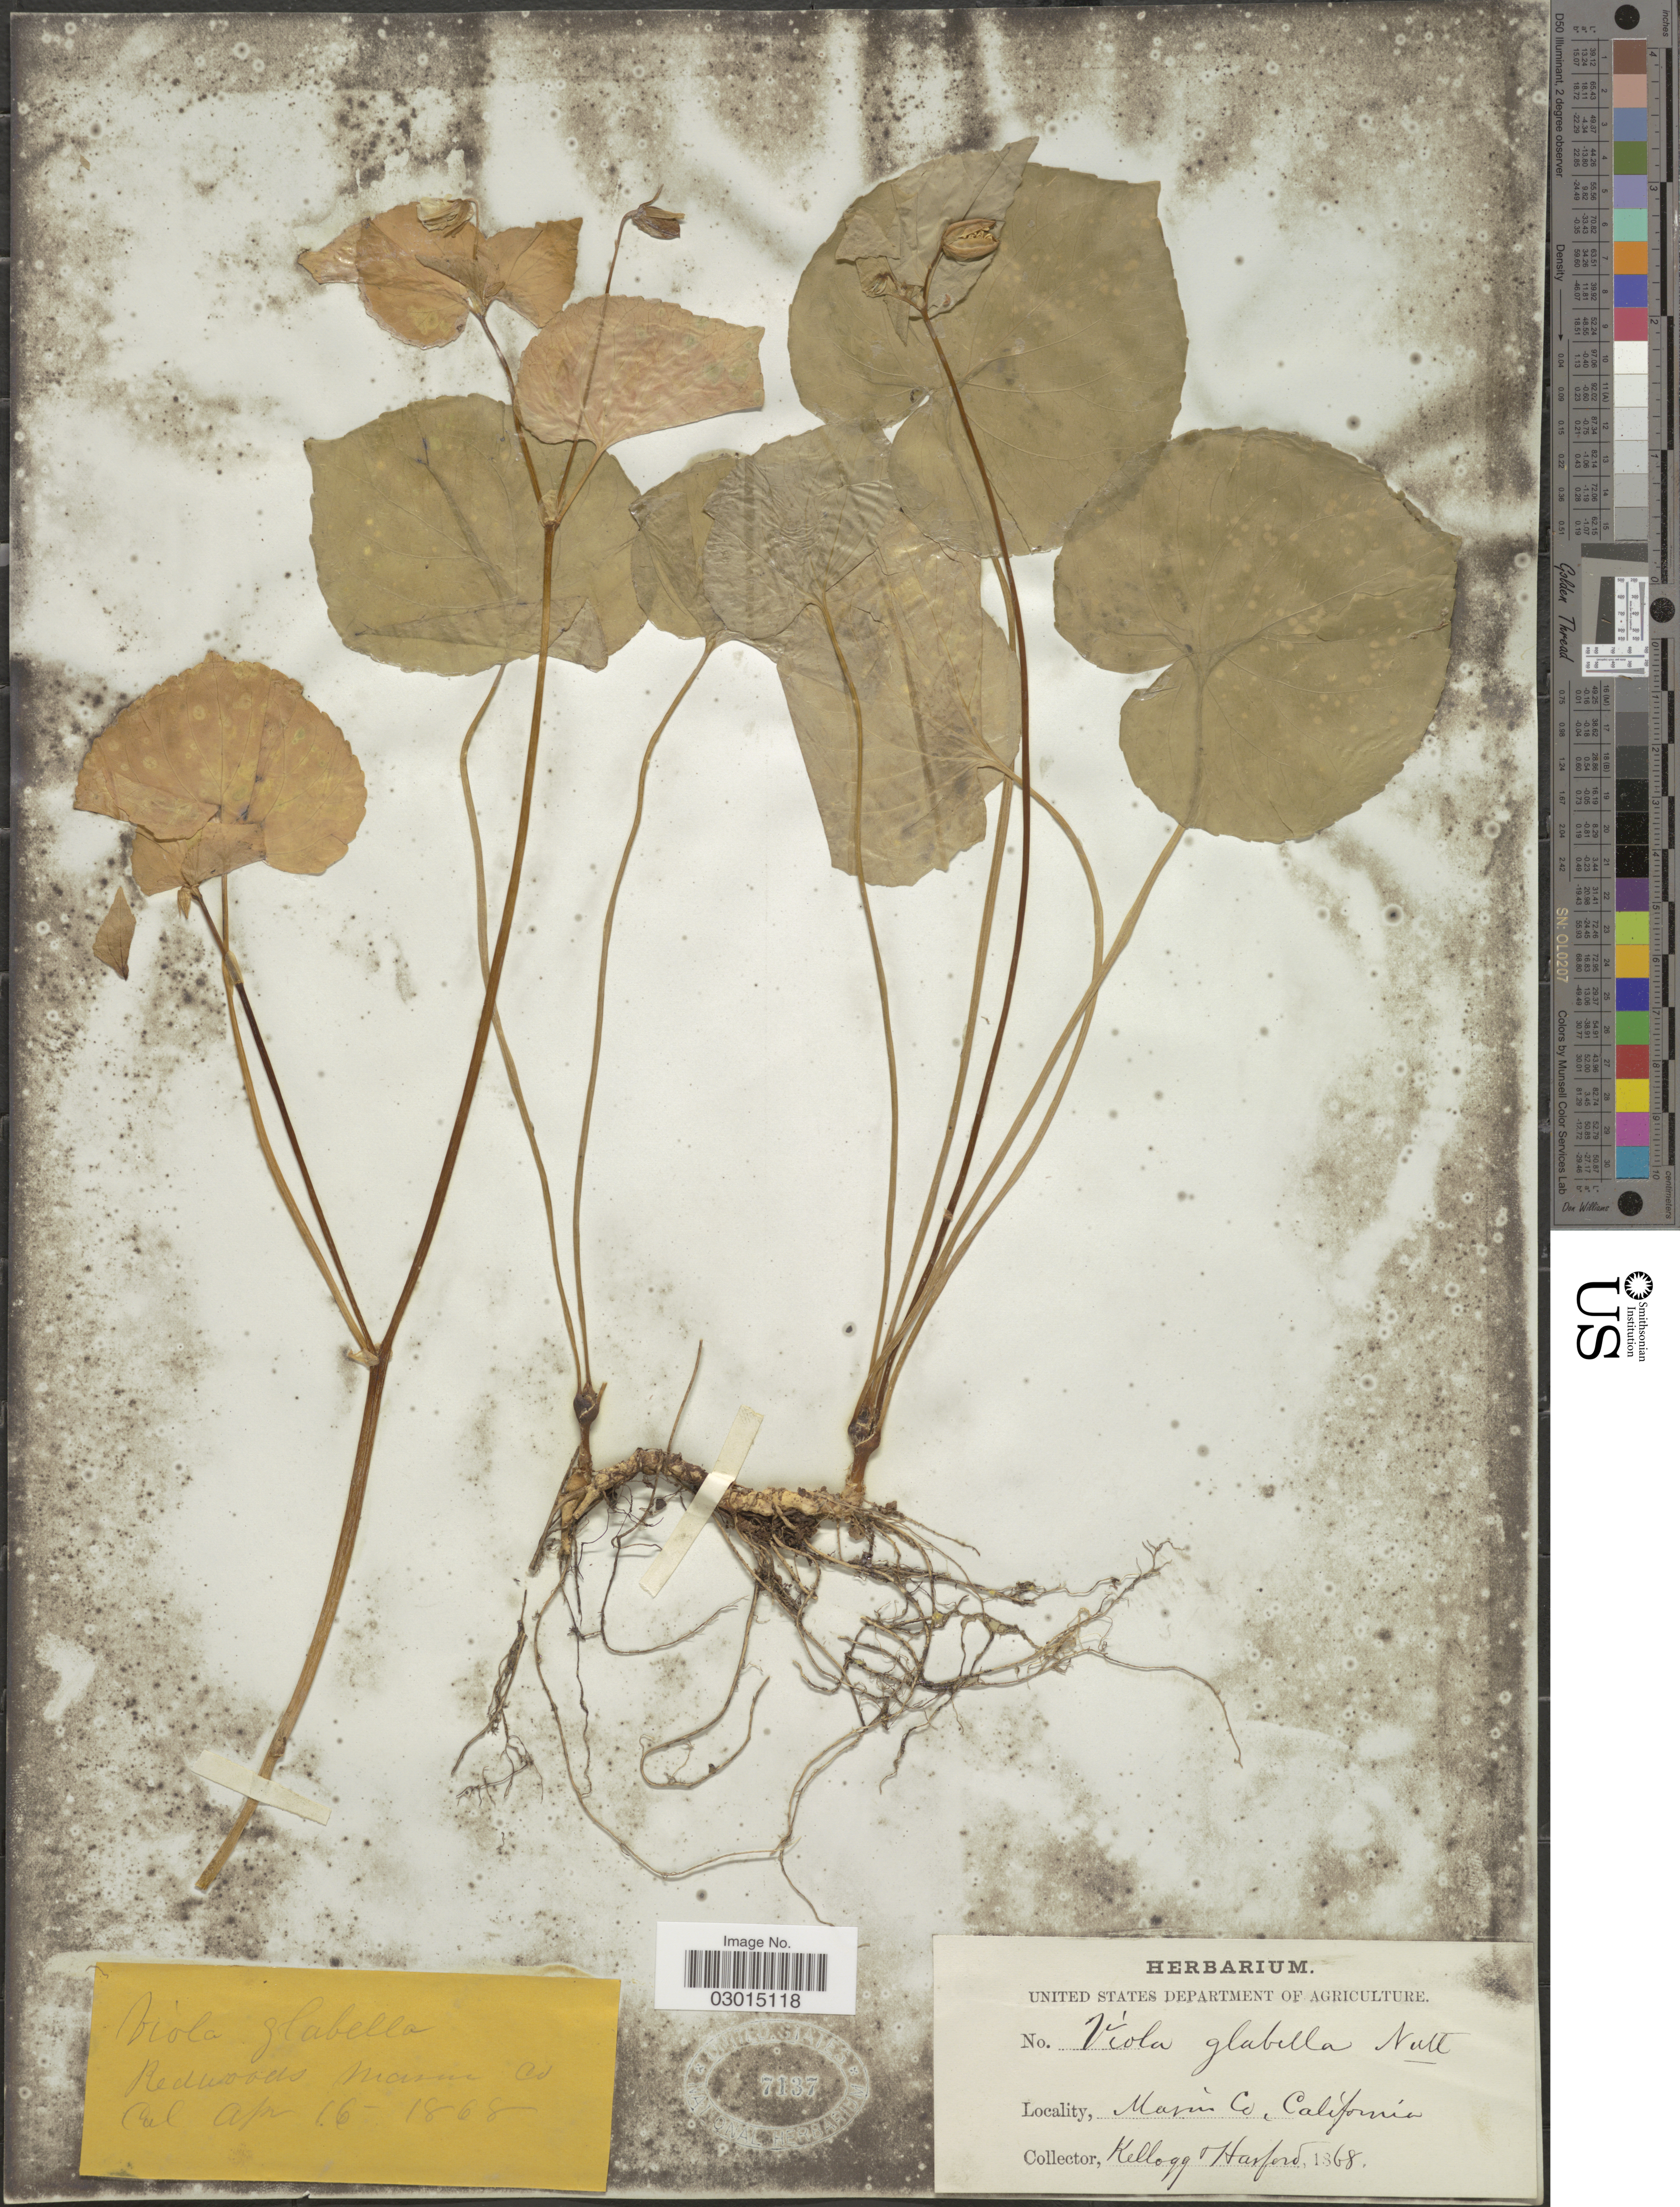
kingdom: Plantae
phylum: Tracheophyta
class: Magnoliopsida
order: Malpighiales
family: Violaceae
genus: Viola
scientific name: Viola glabella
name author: Nutt.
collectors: -- Kellogg & Harford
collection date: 1868-04-16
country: United States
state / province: California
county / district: Marin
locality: Marin Co. Redwoods.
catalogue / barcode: US 7137